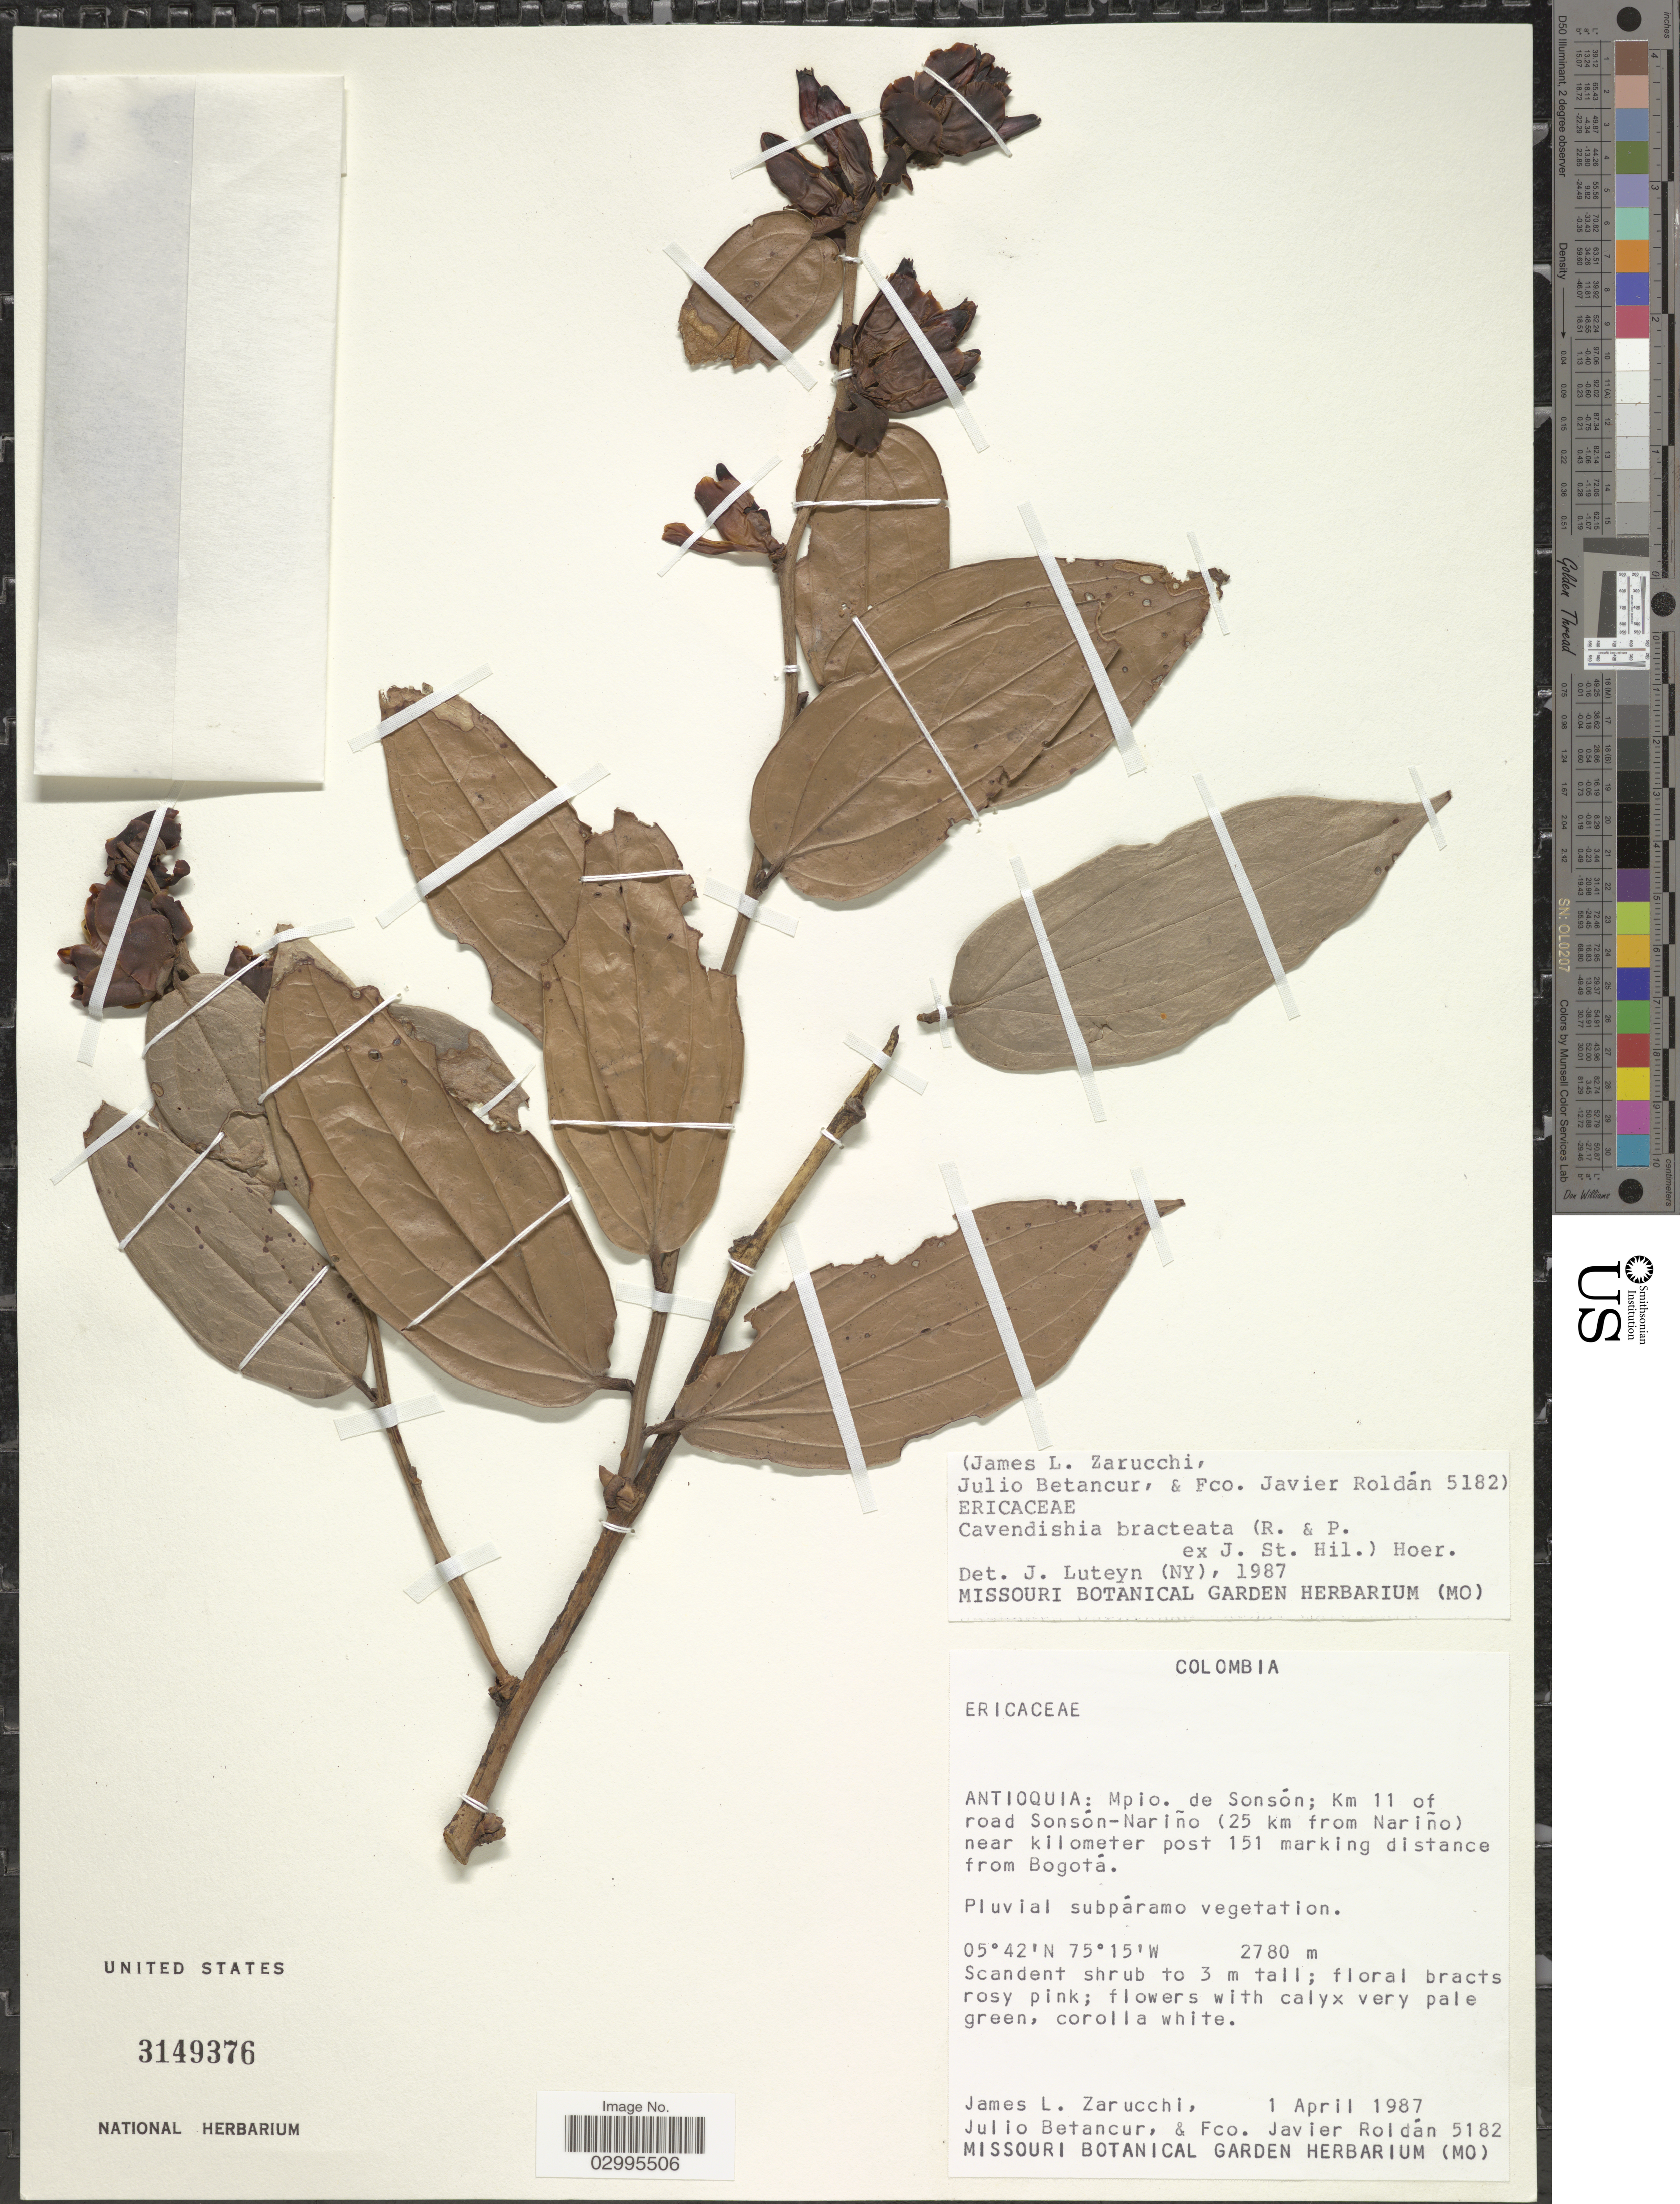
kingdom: Plantae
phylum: Tracheophyta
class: Magnoliopsida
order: Ericales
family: Ericaceae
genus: Cavendishia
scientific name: Cavendishia bracteata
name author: (Ruiz & Pav. ex J. St.-Hil.) Hoerold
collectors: J. L. Zarucchi, J. Betancur & F. J. Roldán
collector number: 5182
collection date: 1987-04-01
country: Colombia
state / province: Antioquia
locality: Mpio. de Sonsón; Km 11 of road Sonsón-Narño (25 km from Nariño) near kilometer post 151 marking distance from Bogotá.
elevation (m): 2780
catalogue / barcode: US 3149376